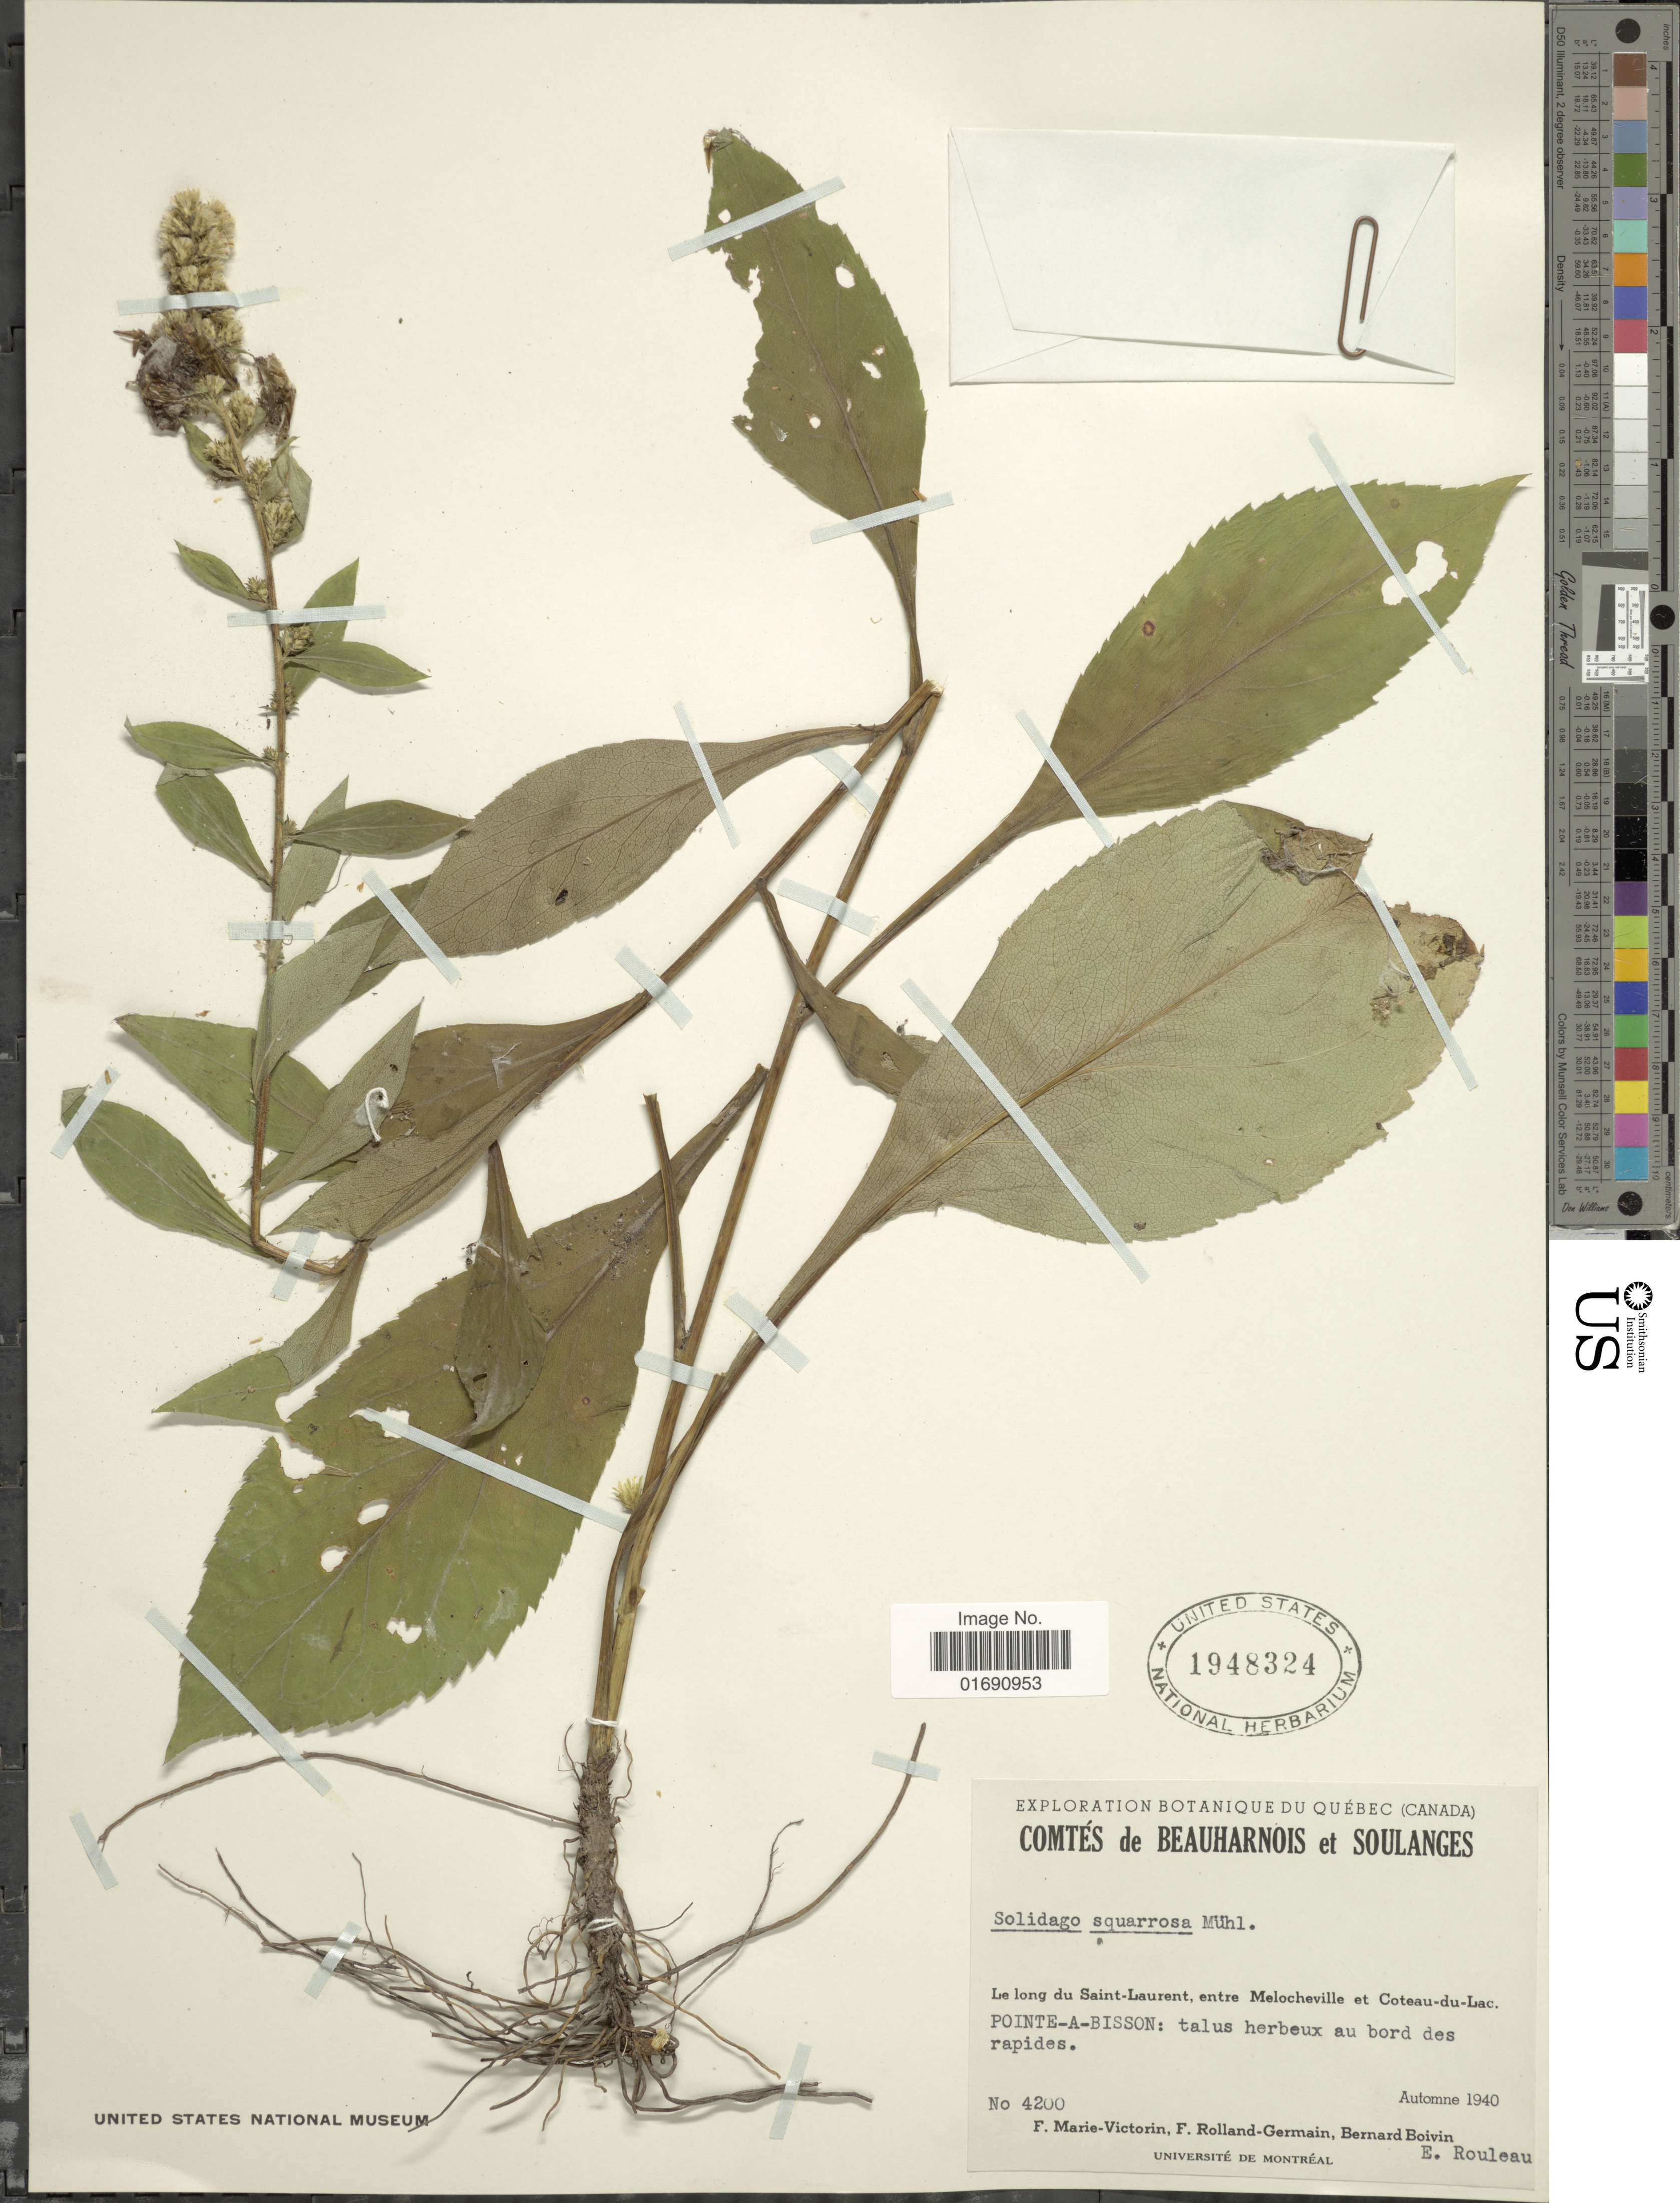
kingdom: Plantae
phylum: Tracheophyta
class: Magnoliopsida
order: Asterales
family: Asteraceae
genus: Solidago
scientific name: Solidago squarrosa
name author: Muhl.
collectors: F. Marie-Victorin, Rolland-Germain, J. R. B. Boivin & E. Rouleau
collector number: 4200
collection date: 1940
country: Canada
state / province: Quebec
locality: Comtés de Beauharnois et Soulanges, Le long du Saint-Laurent, entre Melocheville et Coteau-du-Lac. Pointe-A-Bisson: talus herbeux au bord des rapides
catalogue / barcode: US 1948324